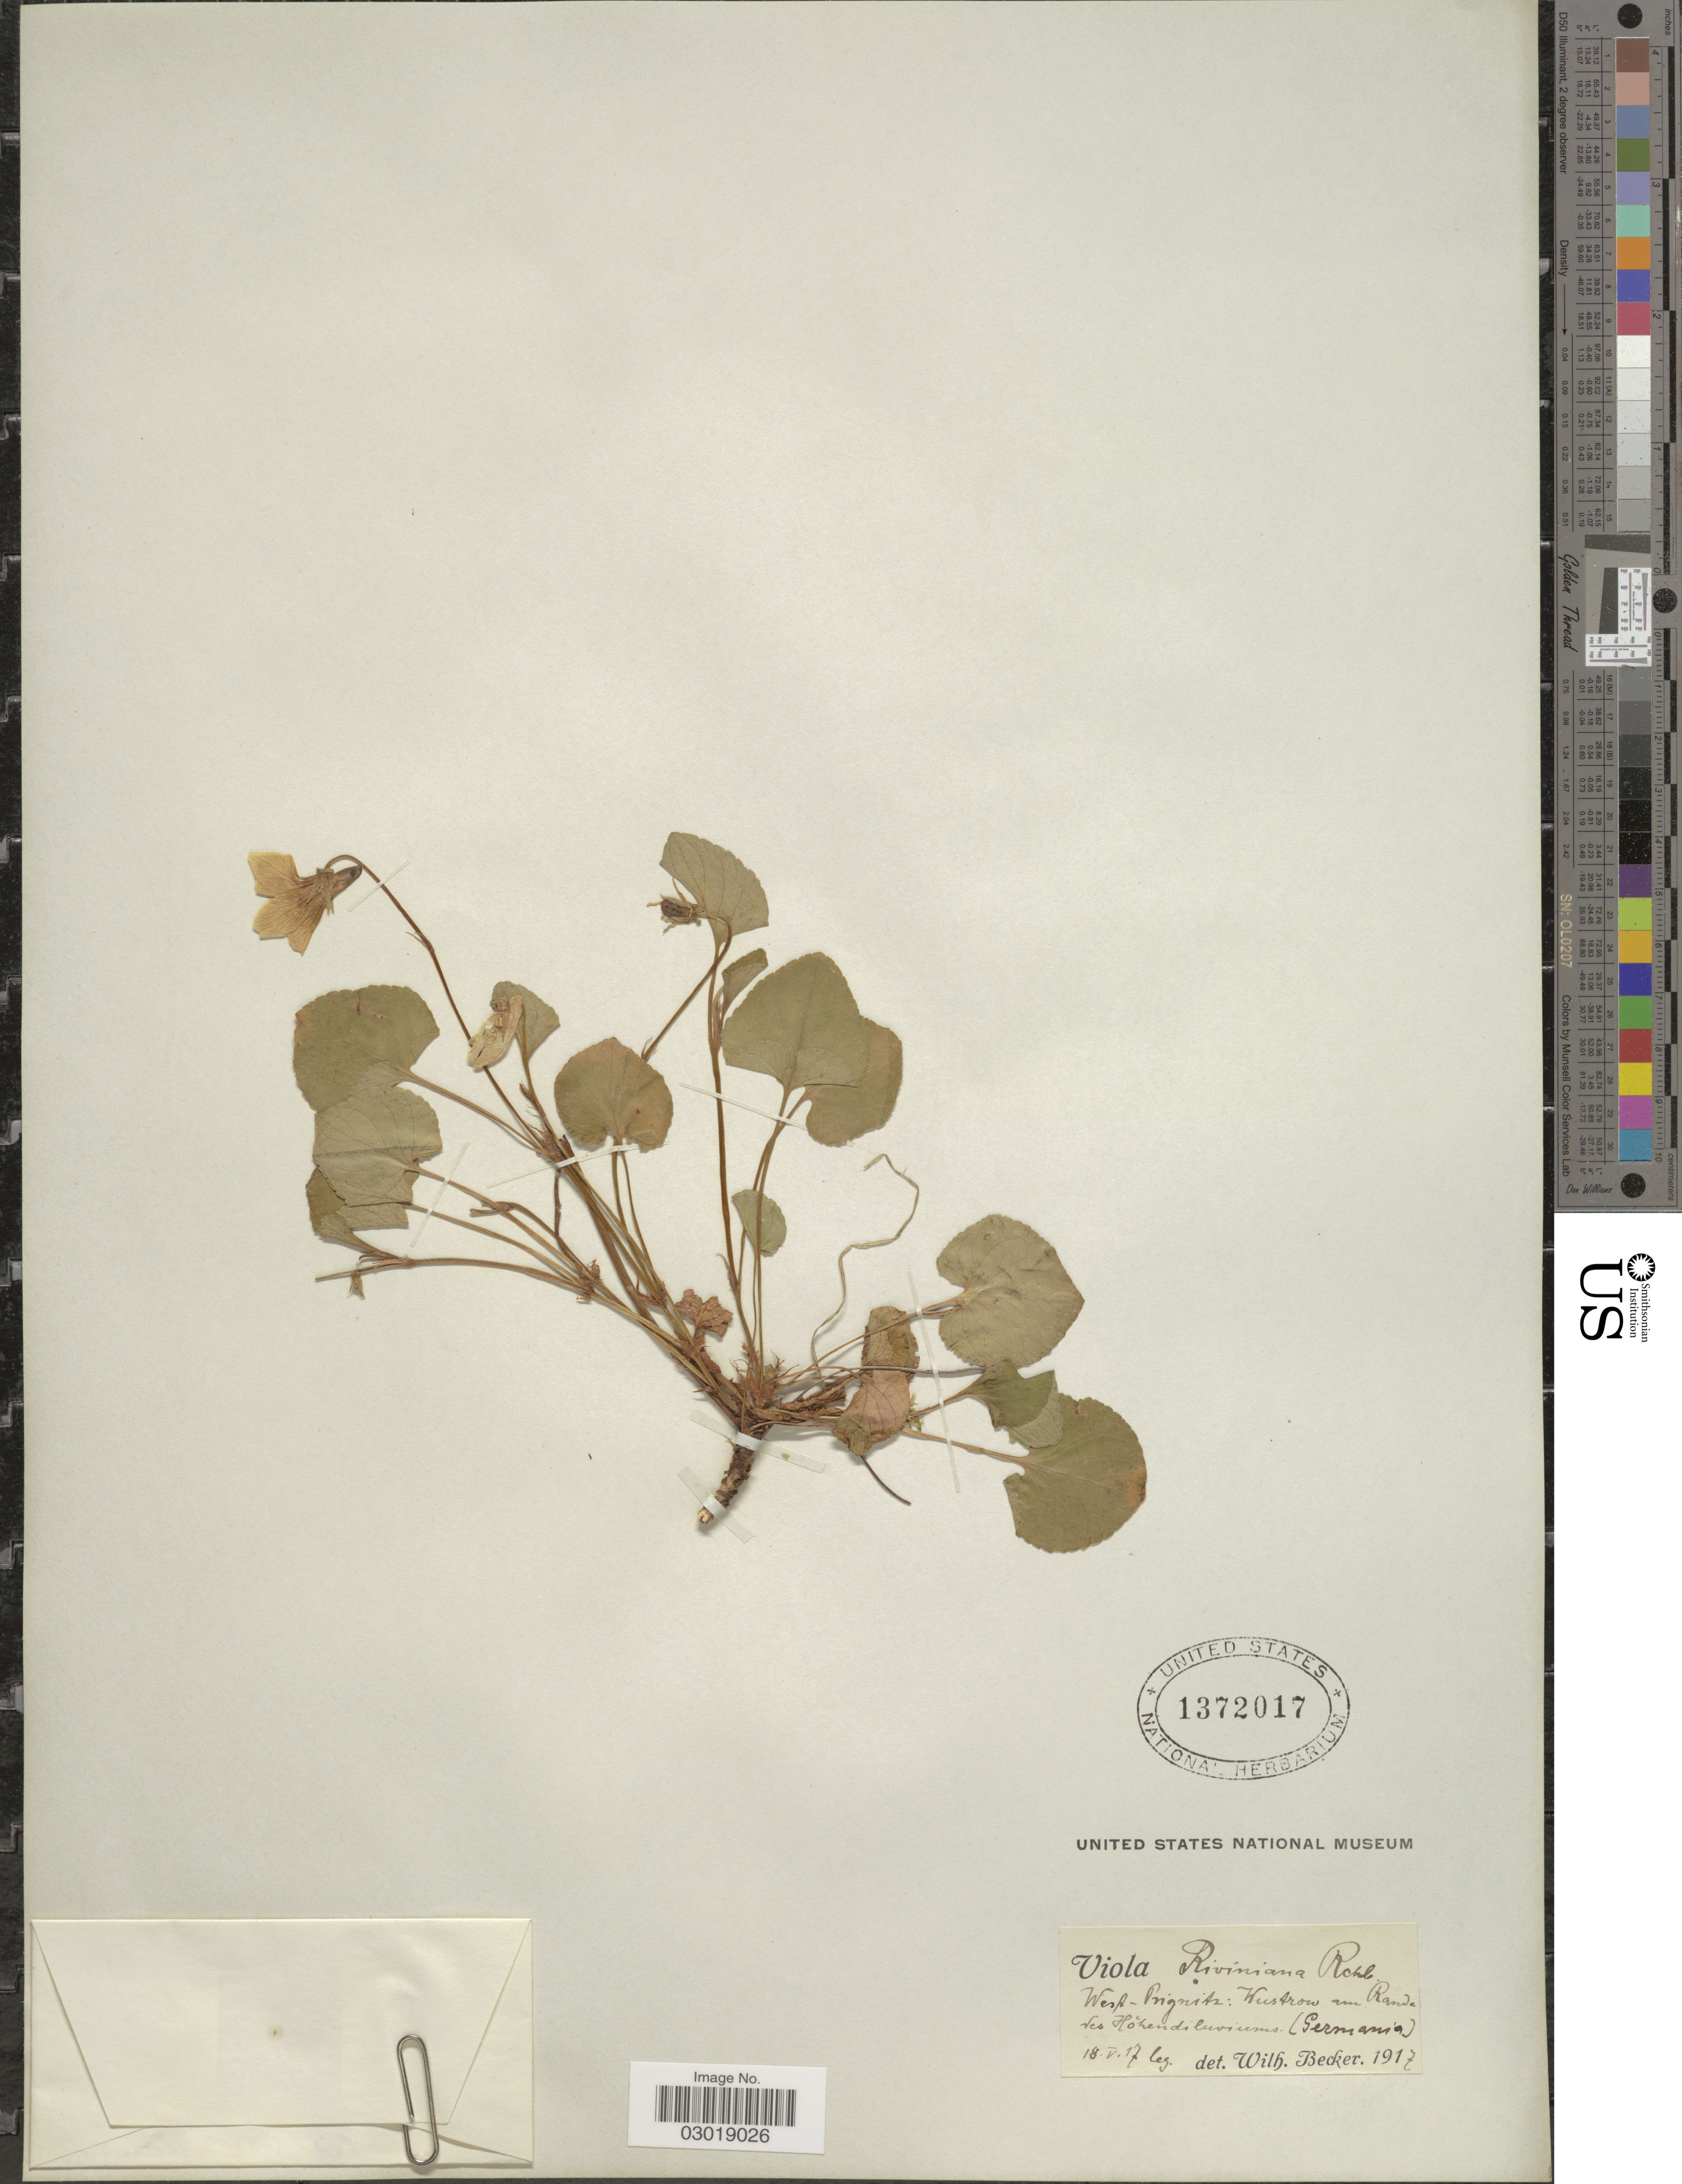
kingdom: Plantae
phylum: Tracheophyta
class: Magnoliopsida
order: Malpighiales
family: Violaceae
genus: Viola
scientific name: Viola riviniana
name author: Rchb.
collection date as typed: Transcribed d/m/y: 18/5/17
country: Germany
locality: West-Prignitz: Wustrow am Rande des Hóhendiluviums. [interpreted]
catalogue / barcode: US 1372017